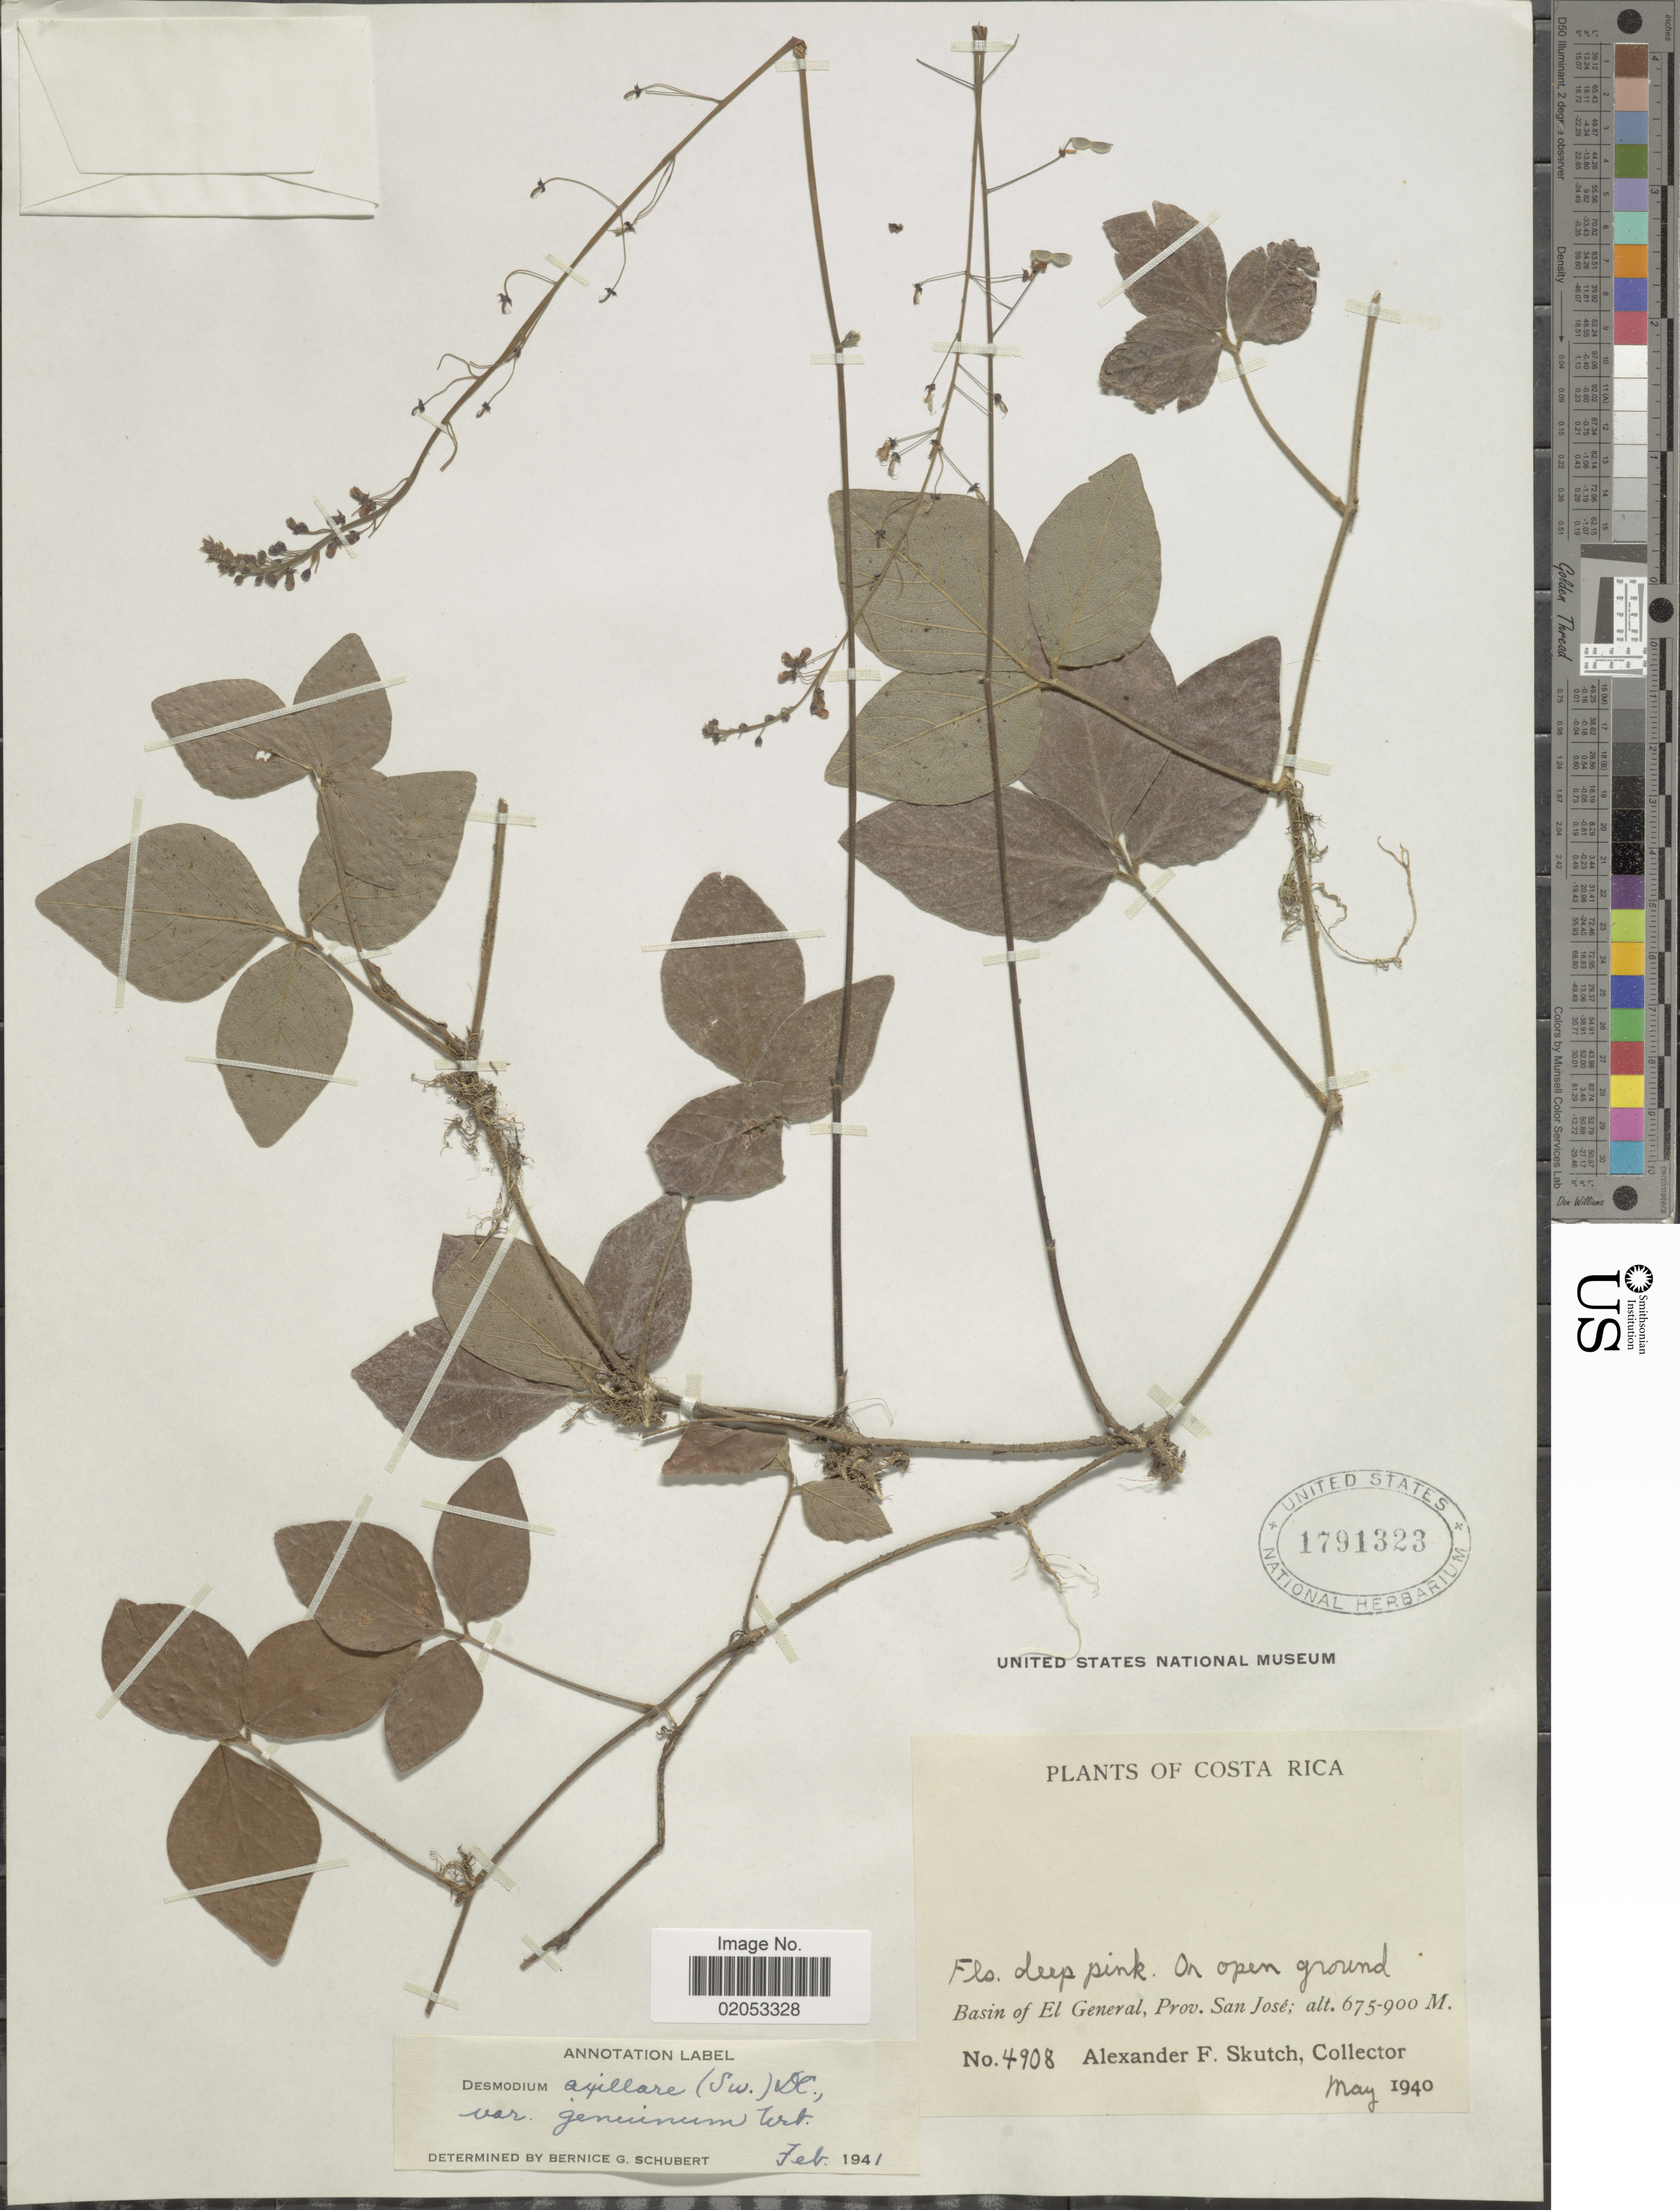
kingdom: Plantae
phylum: Tracheophyta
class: Magnoliopsida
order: Fabales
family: Fabaceae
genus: Desmodium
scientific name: Desmodium axillare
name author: (Sw.) DC.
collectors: A. F. Skutch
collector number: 4908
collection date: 1940-05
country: Costa Rica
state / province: San José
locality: Basin of El General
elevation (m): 675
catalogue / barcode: US 1791323